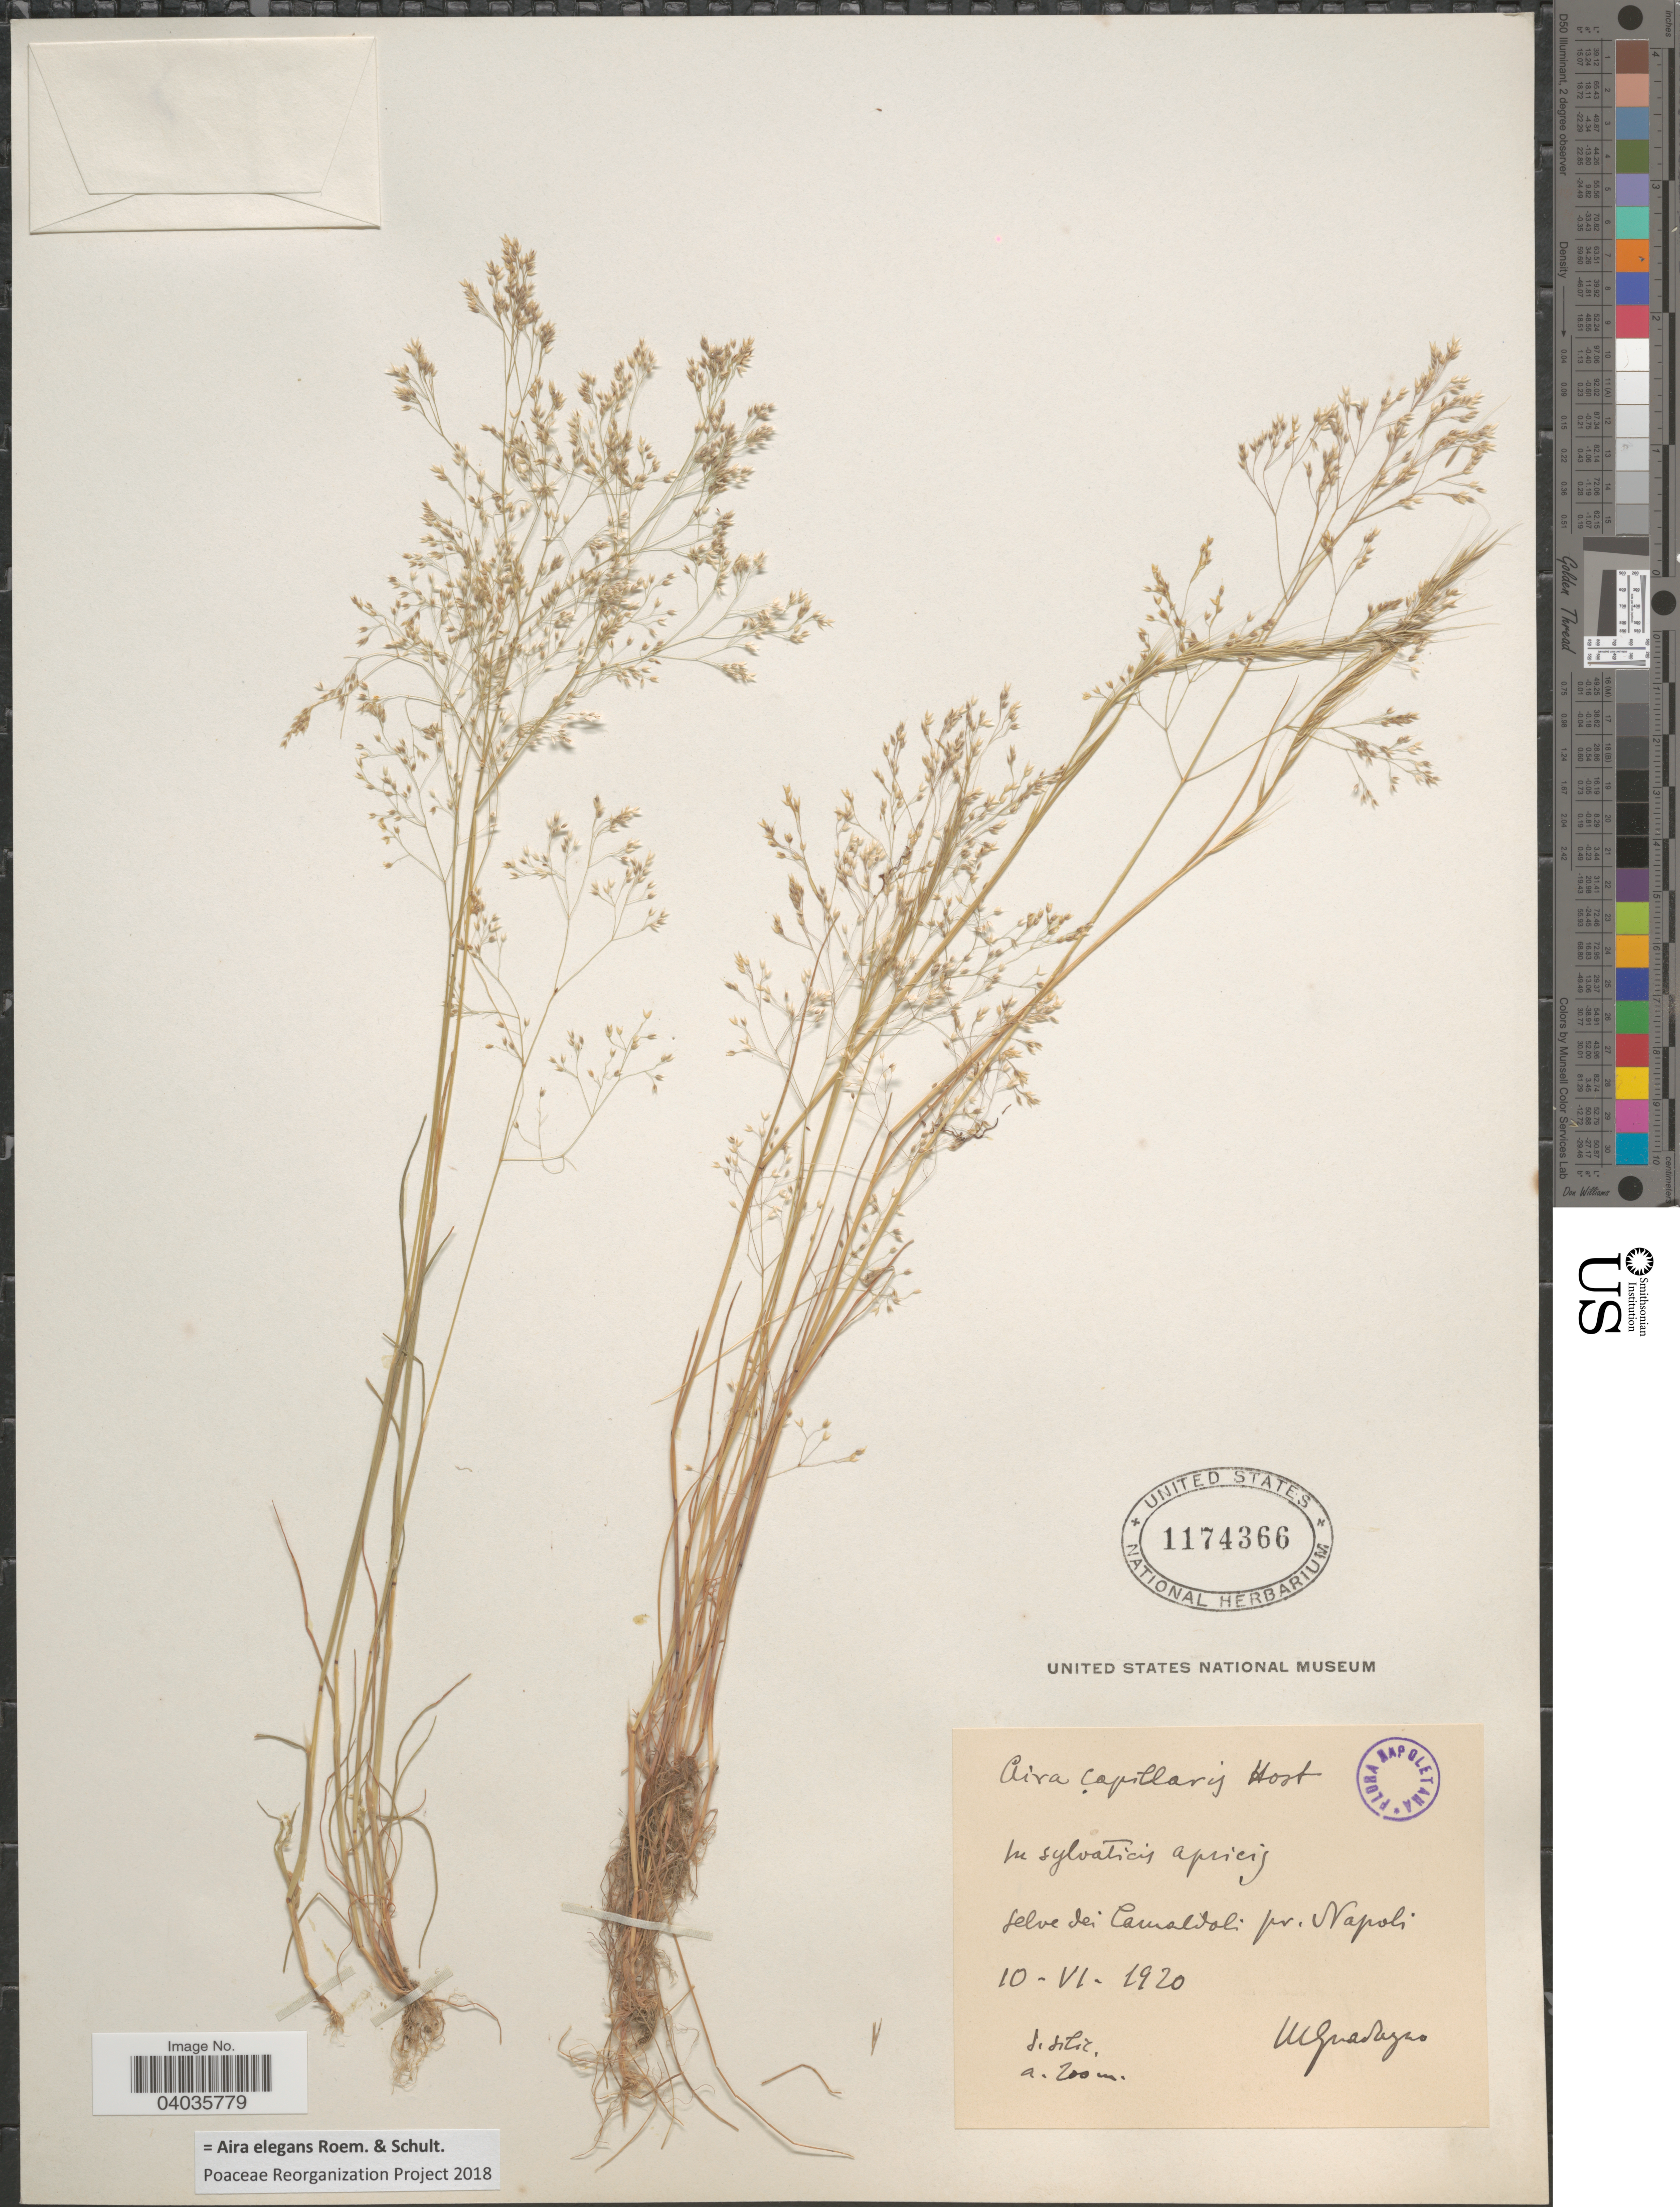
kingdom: Plantae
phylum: Tracheophyta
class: Liliopsida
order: Poales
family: Poaceae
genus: Aira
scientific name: Aira elegans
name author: L.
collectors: M. Guadagno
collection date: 1920-06-10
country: Italy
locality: In sylvaticis apricis selve dei Camaldoli pr. Napoli.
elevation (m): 200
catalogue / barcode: US 1174366